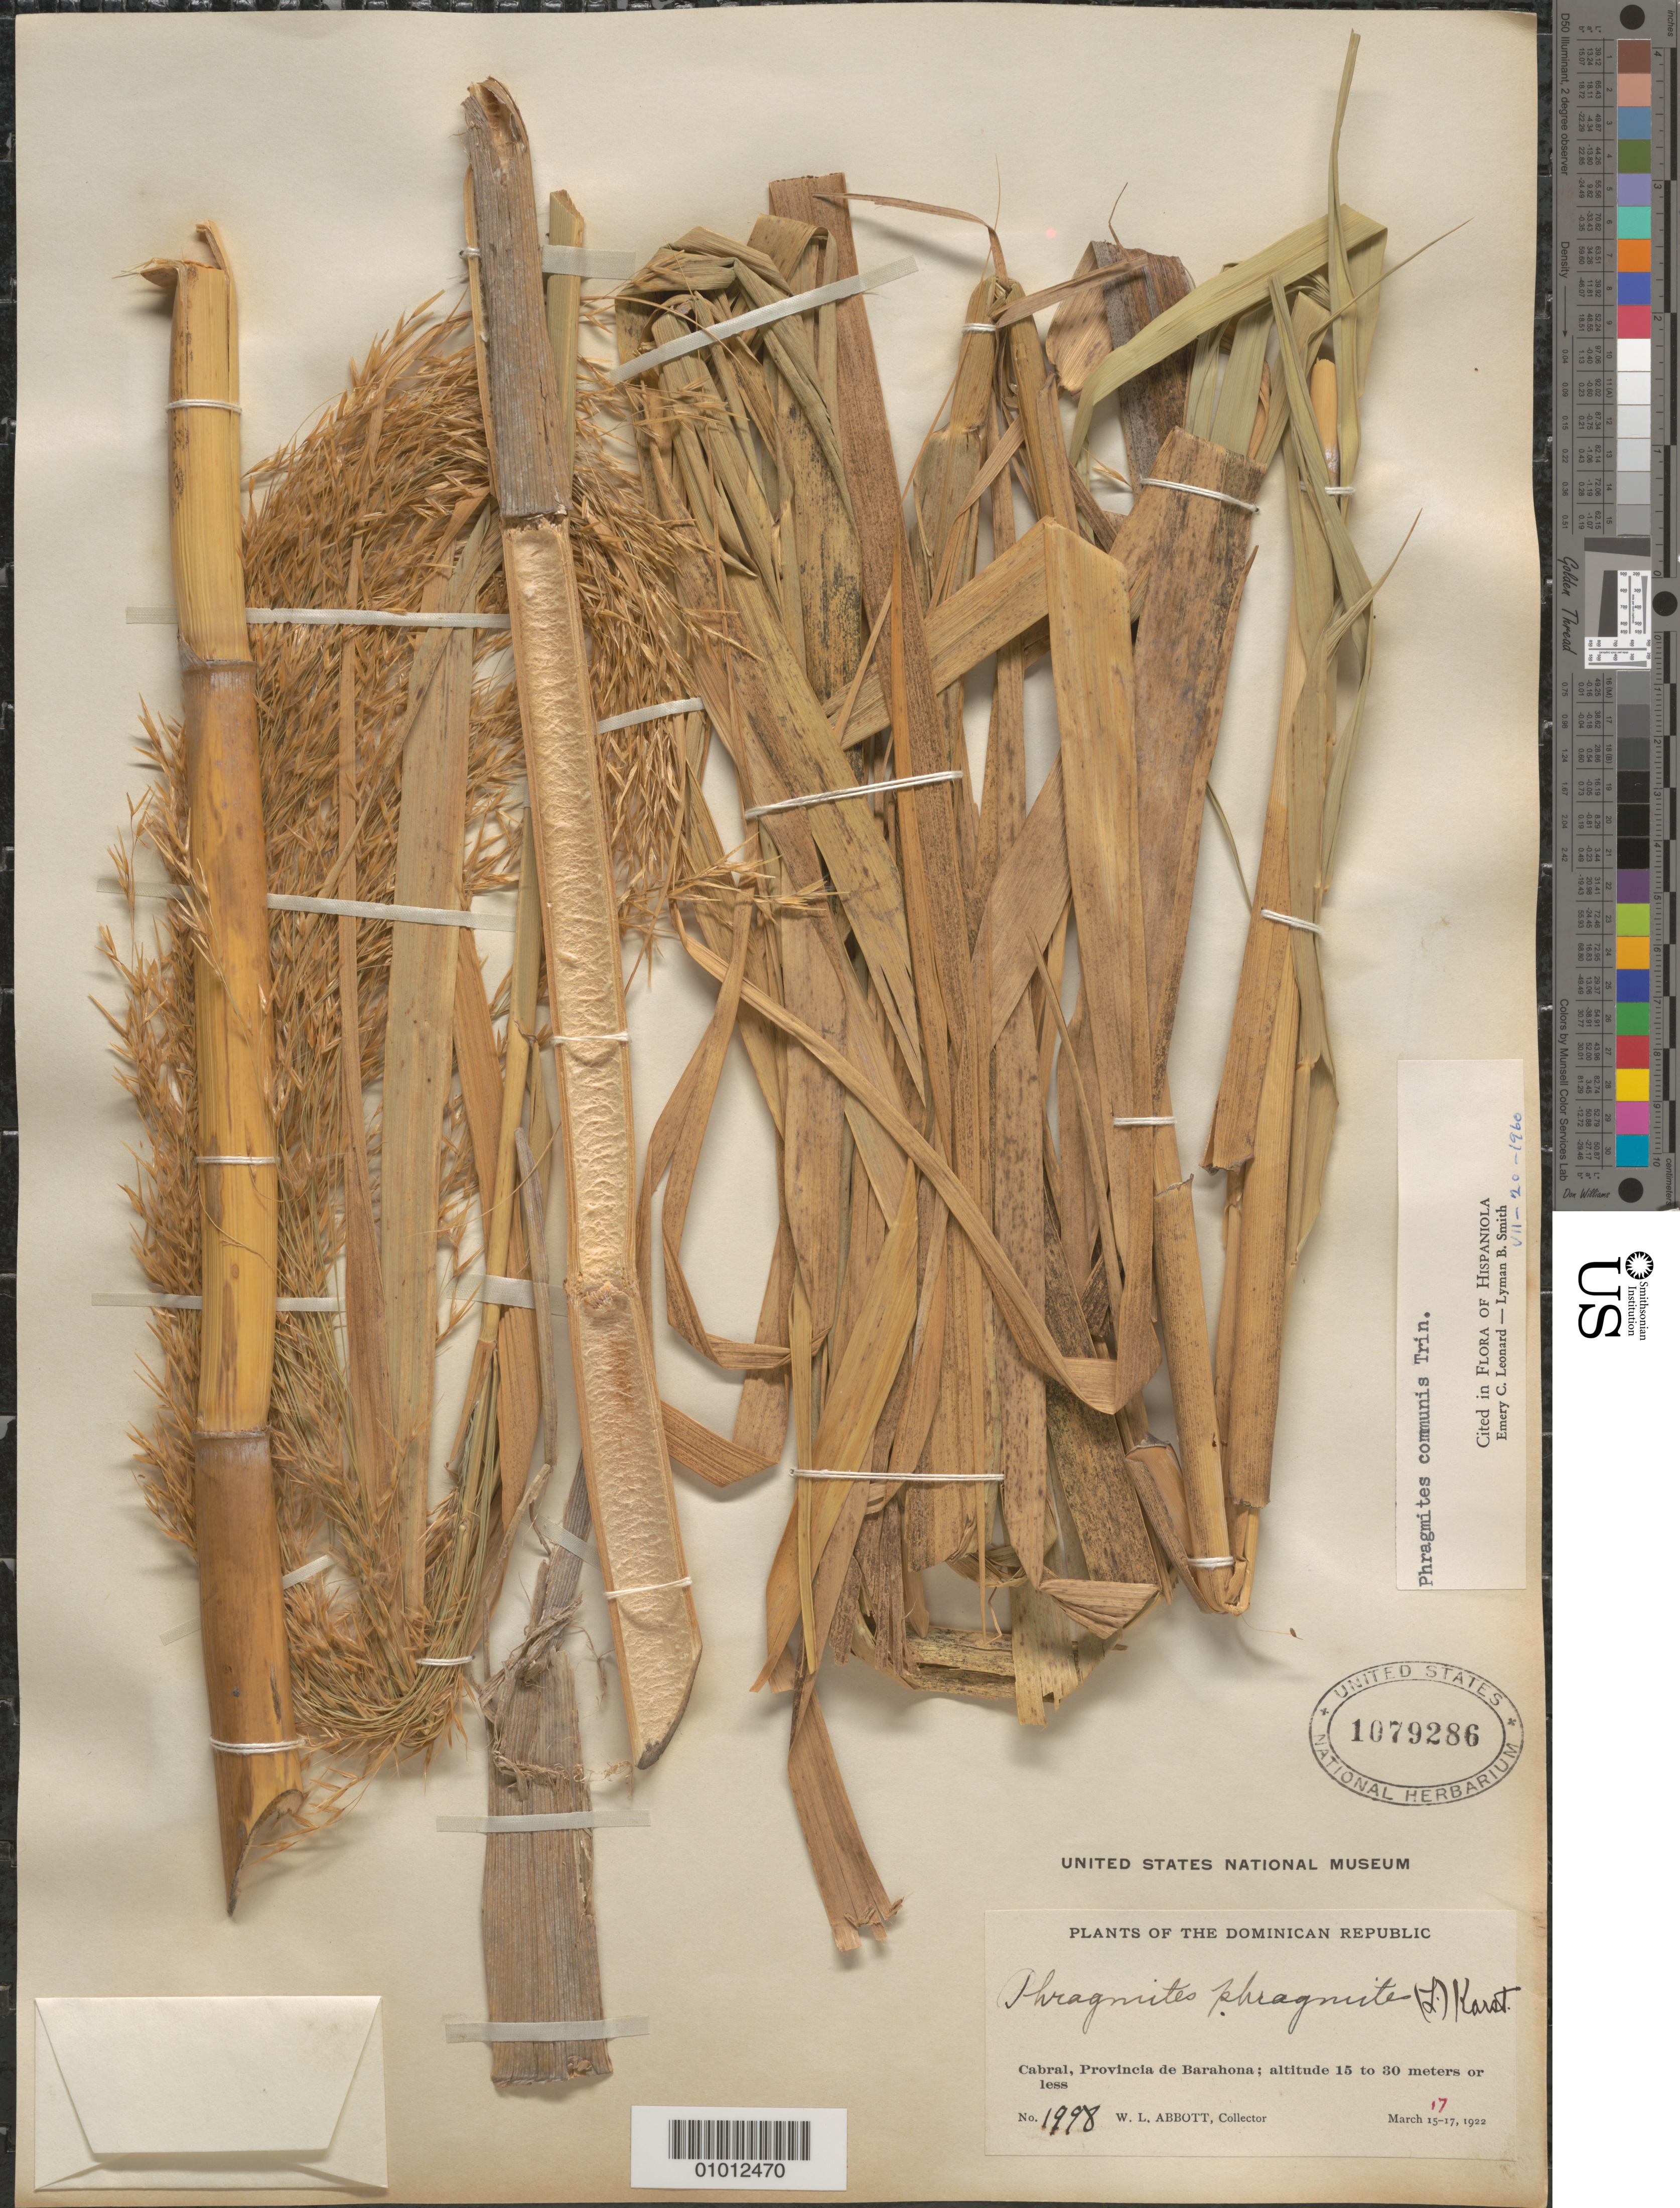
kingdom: Plantae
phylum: Tracheophyta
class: Liliopsida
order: Poales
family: Poaceae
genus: Phragmites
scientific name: Phragmites australis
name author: (Cav.) Trin. ex Steud.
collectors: W. L. Abbott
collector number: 1998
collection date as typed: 17 Mar 1922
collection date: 1922-03-17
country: Dominican Republic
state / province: Barahona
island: Hispaniola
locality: Cabral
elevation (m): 15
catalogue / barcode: US 1079286